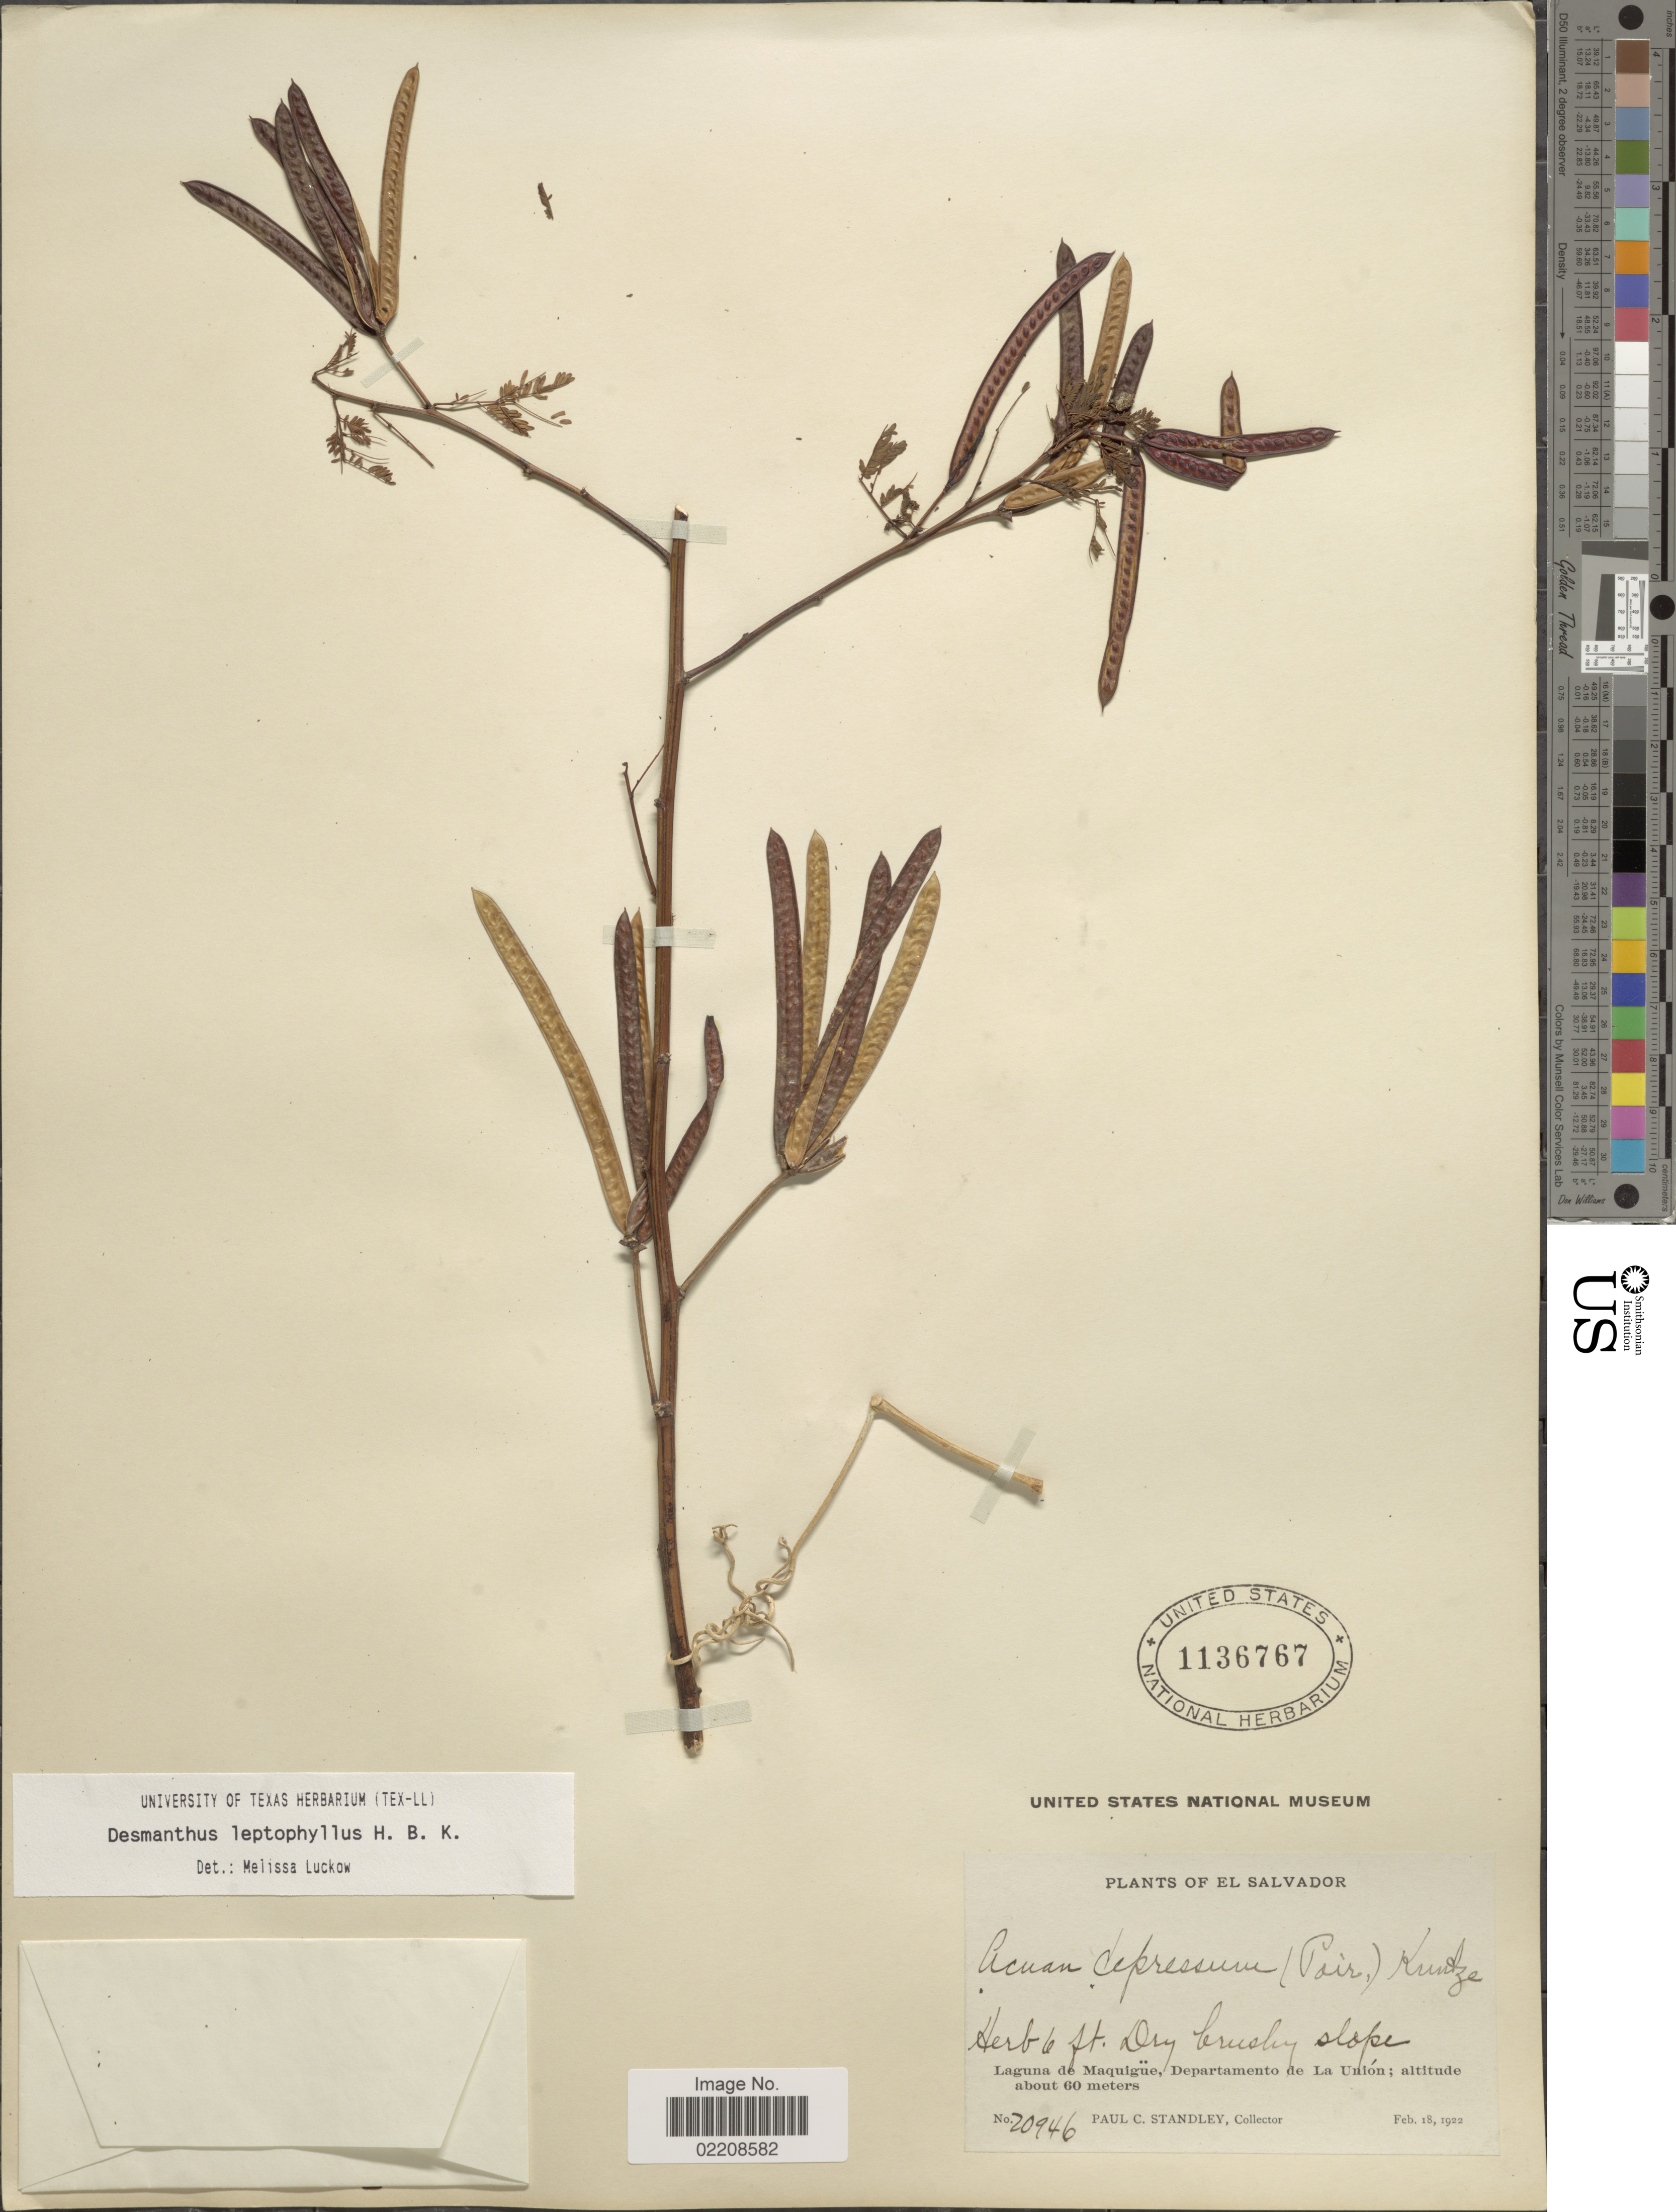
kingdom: Plantae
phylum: Tracheophyta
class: Magnoliopsida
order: Fabales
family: Fabaceae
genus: Desmanthus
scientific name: Desmanthus leptophyllus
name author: Kunth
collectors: P. C. Standley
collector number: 20946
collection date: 1922-02-18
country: El Salvador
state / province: La Union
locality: Laguna de Maquigüe, Departamento de La Unión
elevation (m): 60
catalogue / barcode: US 1136767